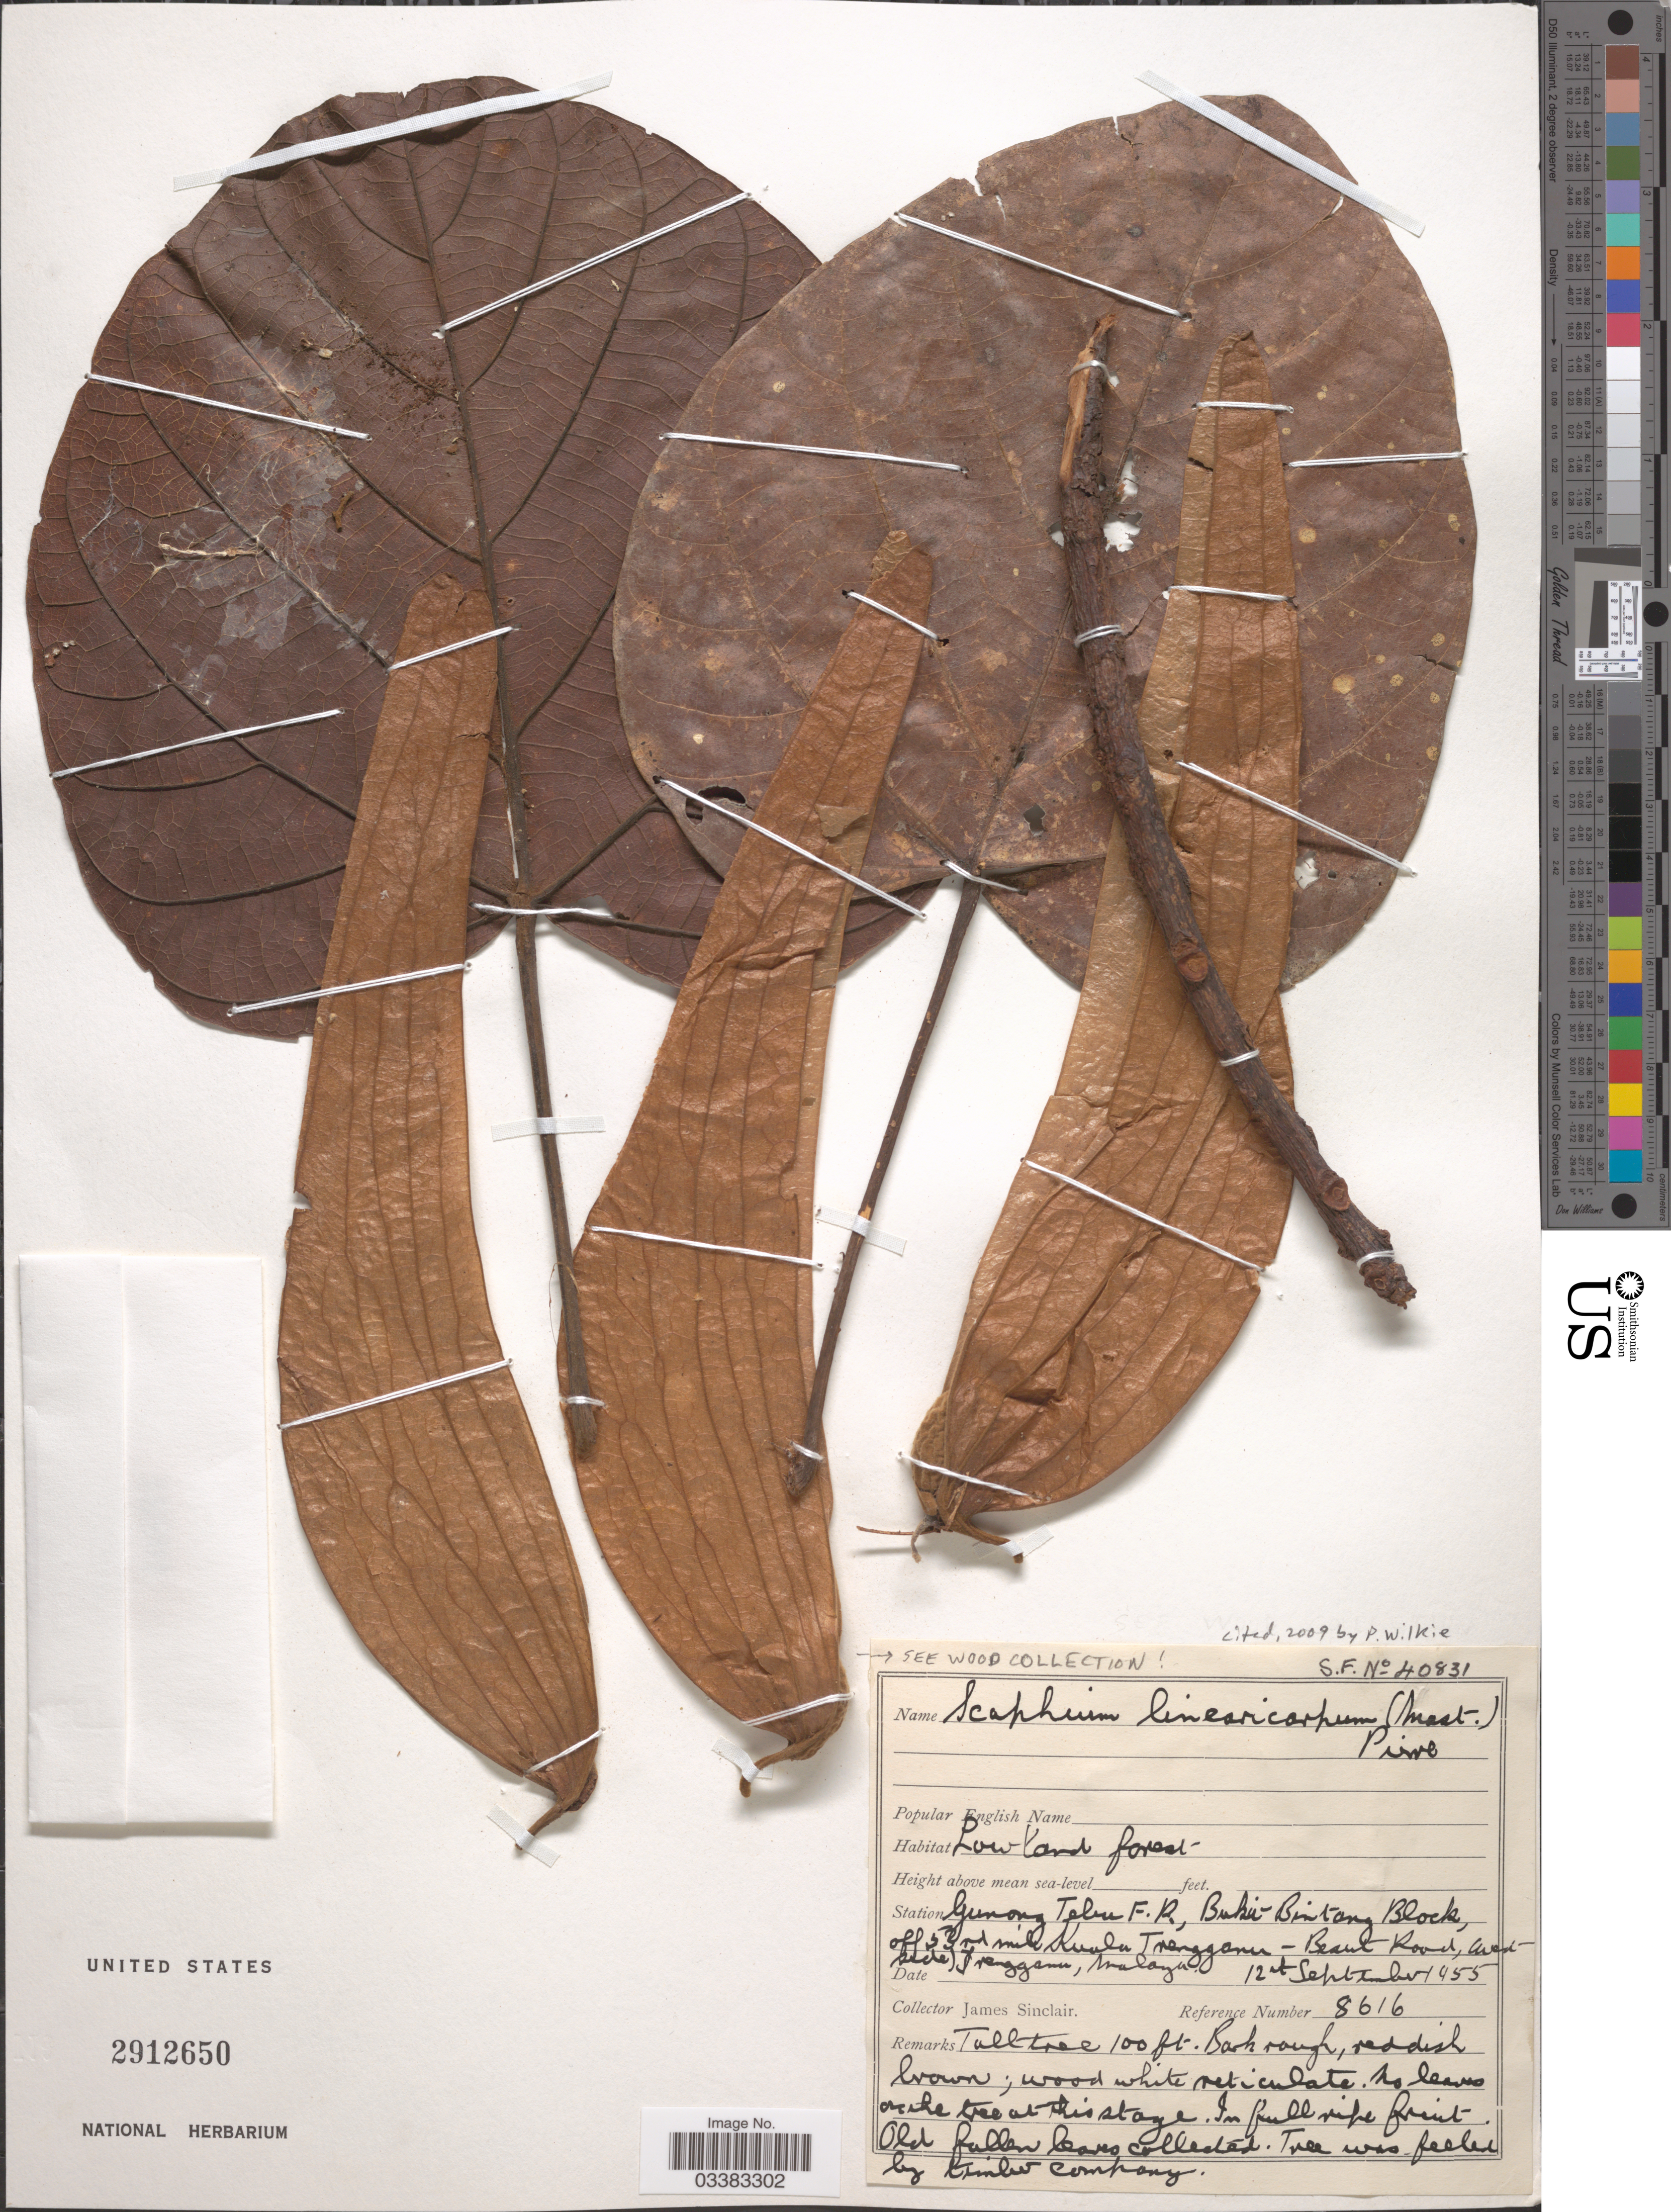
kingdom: Plantae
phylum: Tracheophyta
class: Magnoliopsida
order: Malvales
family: Malvaceae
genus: Scaphium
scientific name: Scaphium linearicarpum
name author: (Mast.) Pierre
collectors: J. Sinclair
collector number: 8616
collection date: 1955-09-12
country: Malaysia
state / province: Terengganu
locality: Station Gunung Tebu F.R., Bukit Bintang Block off 53rd mile Kuala Terengganu - Besut [Road, West side. Terengganu, Malaya.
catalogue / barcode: US 2912650